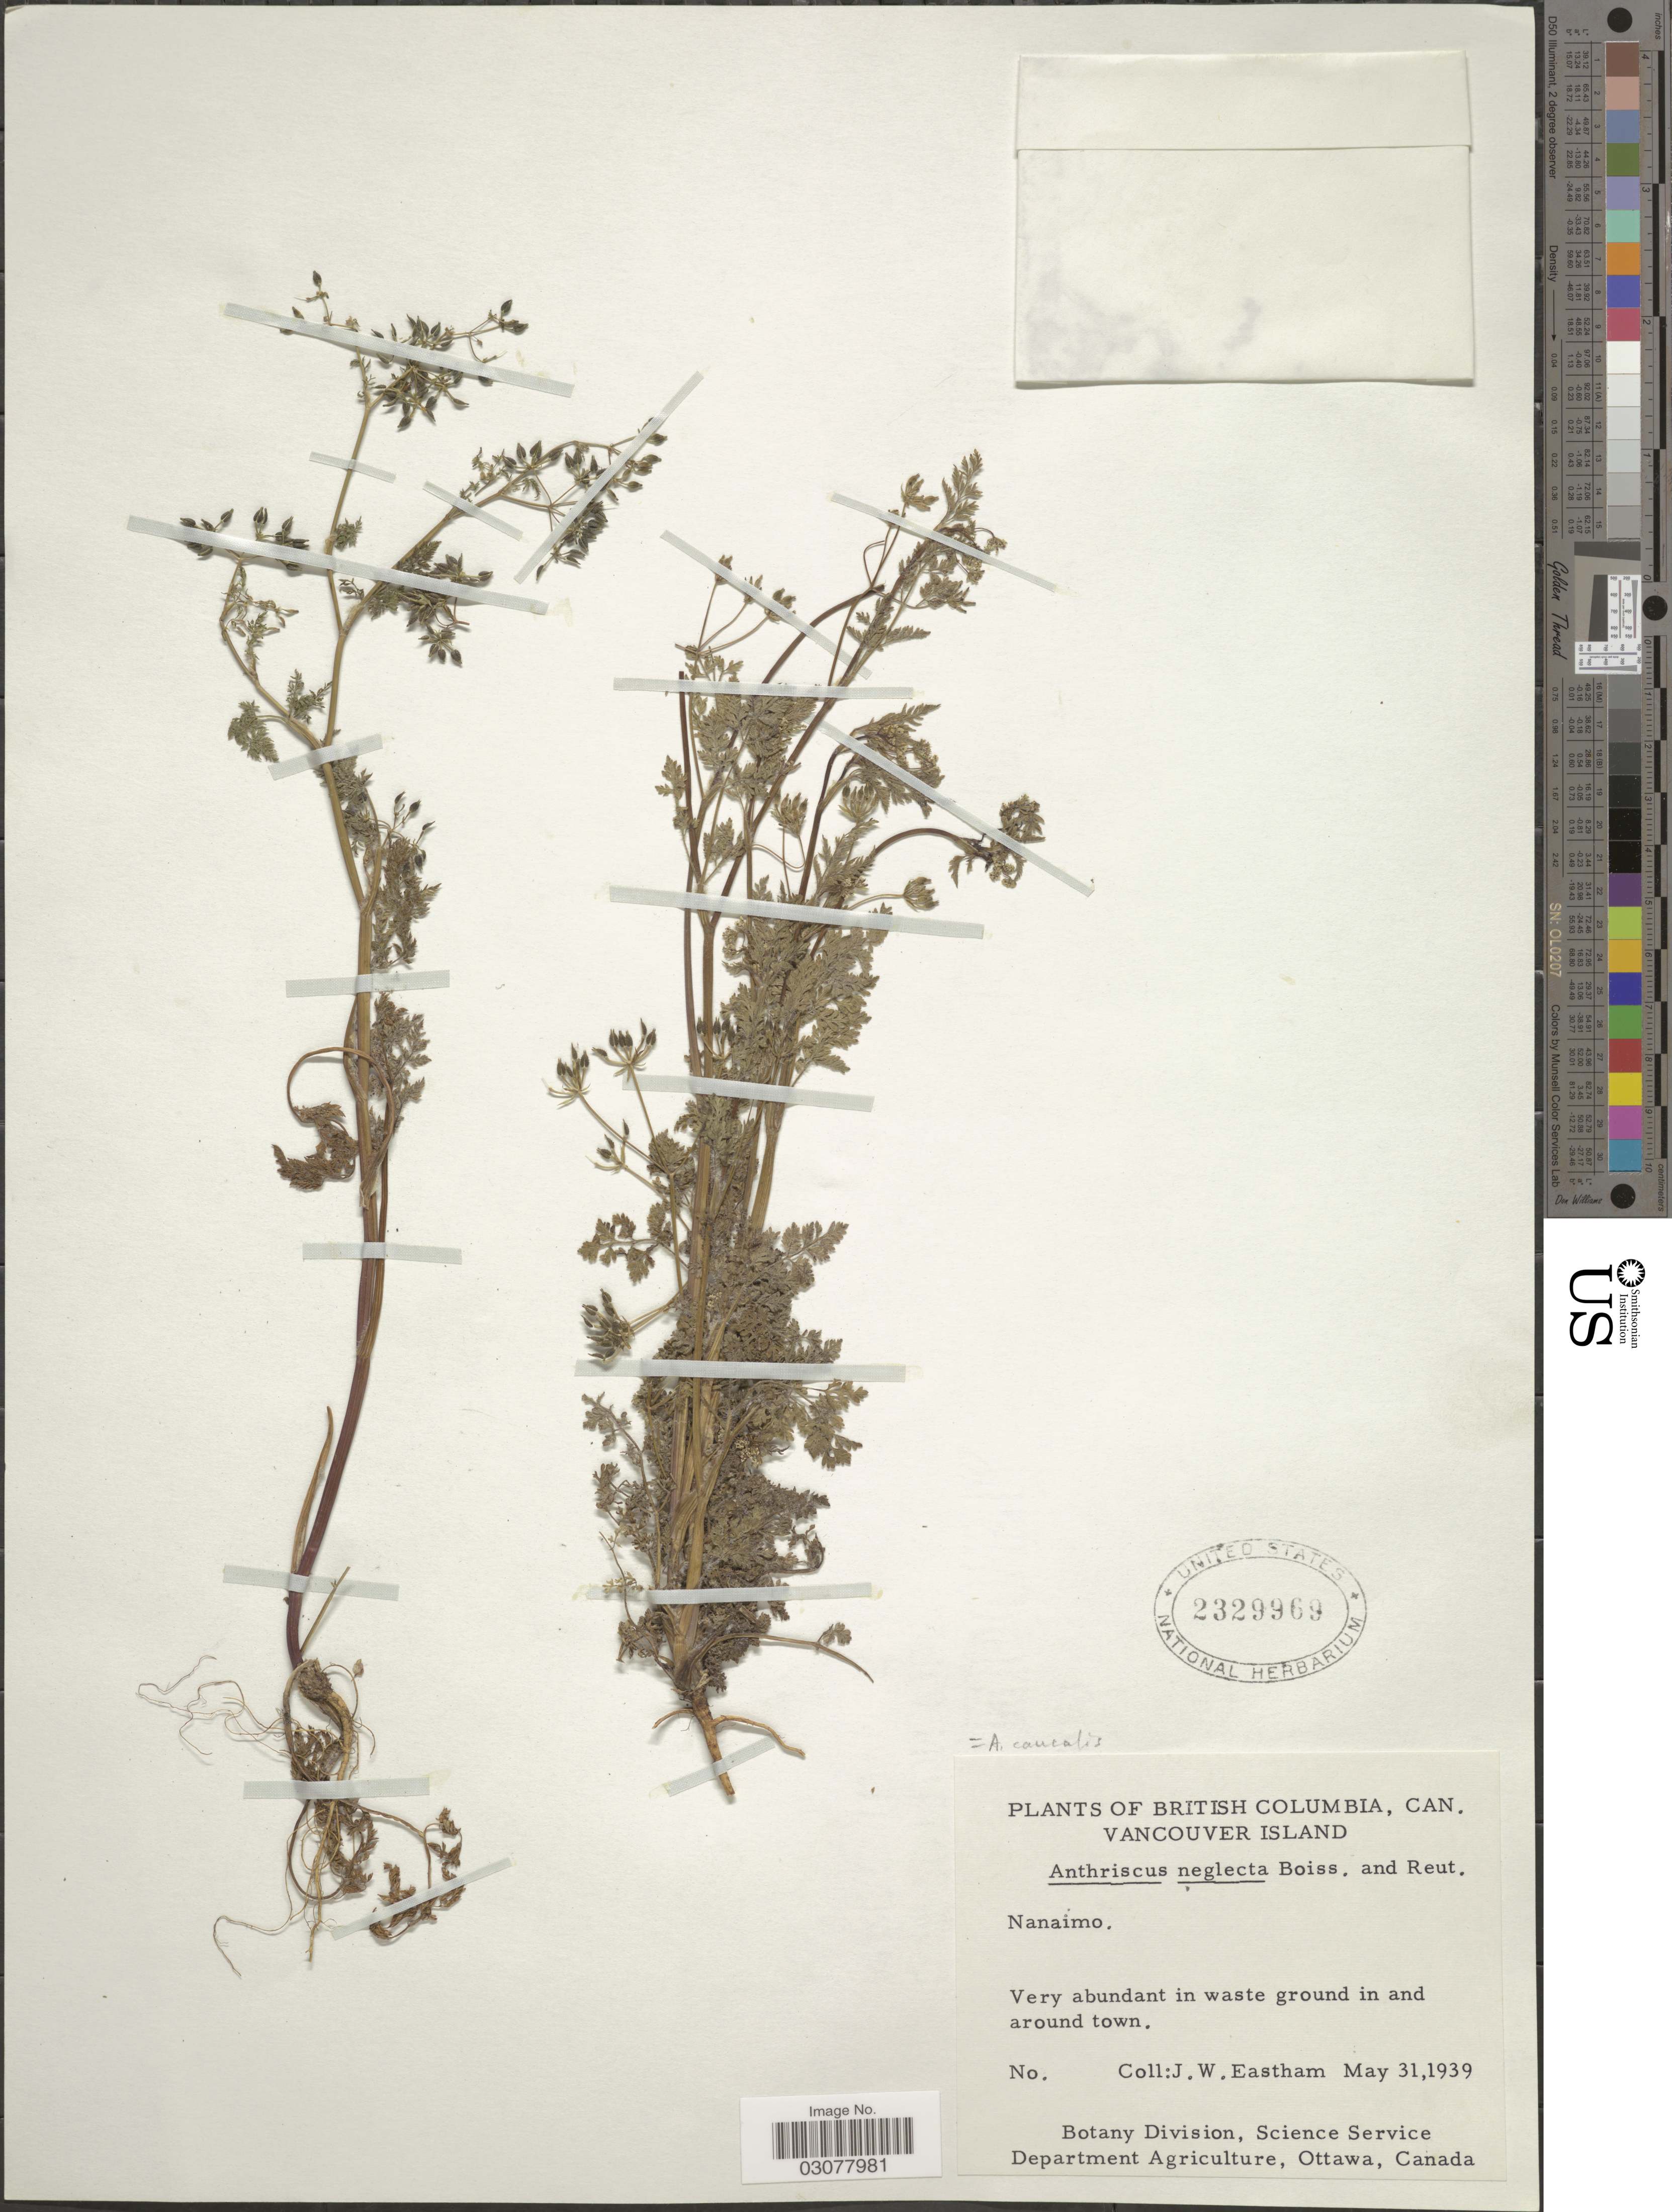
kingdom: Plantae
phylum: Tracheophyta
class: Magnoliopsida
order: Apiales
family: Apiaceae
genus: Anthriscus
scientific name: Anthriscus caucalis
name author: M. Bieb.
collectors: J. Eastham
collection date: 1939-05-31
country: Canada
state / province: British Columbia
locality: Vancouver Island, Nanaimo.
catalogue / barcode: US 2329969